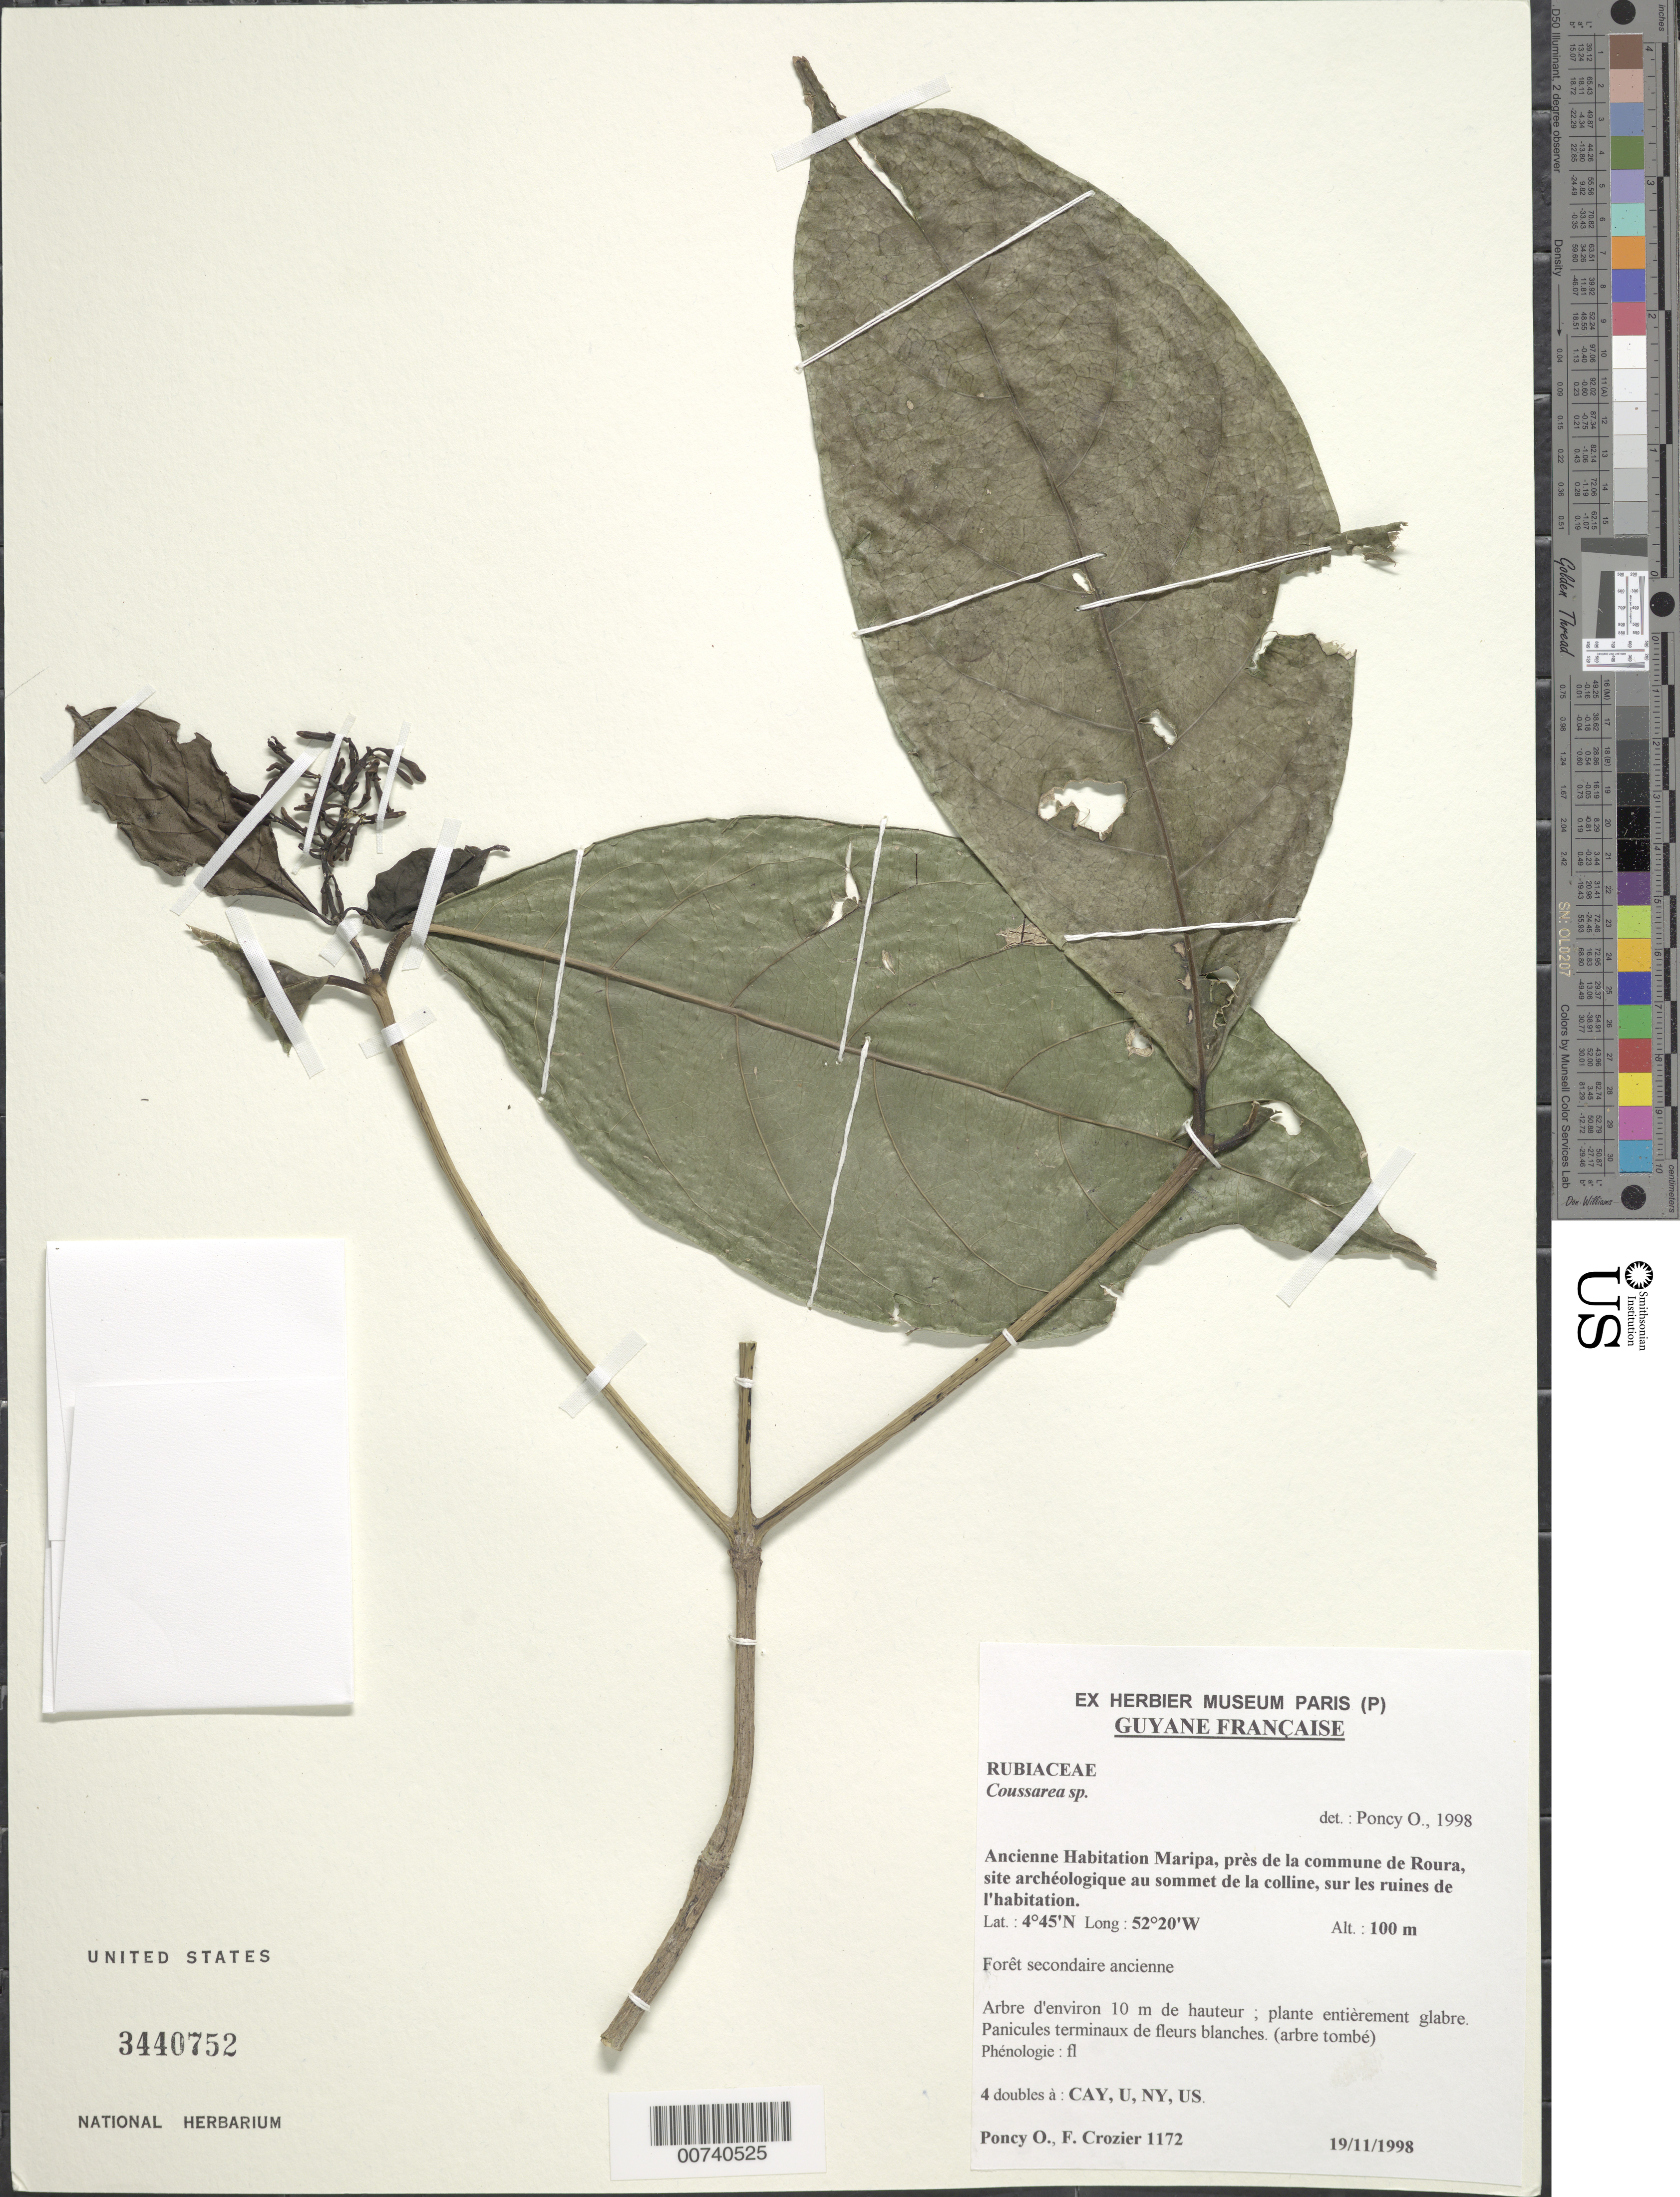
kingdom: Plantae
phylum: Tracheophyta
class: Magnoliopsida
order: Gentianales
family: Rubiaceae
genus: Coussarea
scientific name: Coussarea sp.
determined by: Poncy, O.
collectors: O. Poncy & F. Crozier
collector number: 1172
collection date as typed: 19-Nov-98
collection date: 1998-11-19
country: French Guiana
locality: Maripa (ancienne habitation), near Roura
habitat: Old secondary forest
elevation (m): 100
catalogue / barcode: US 3440752